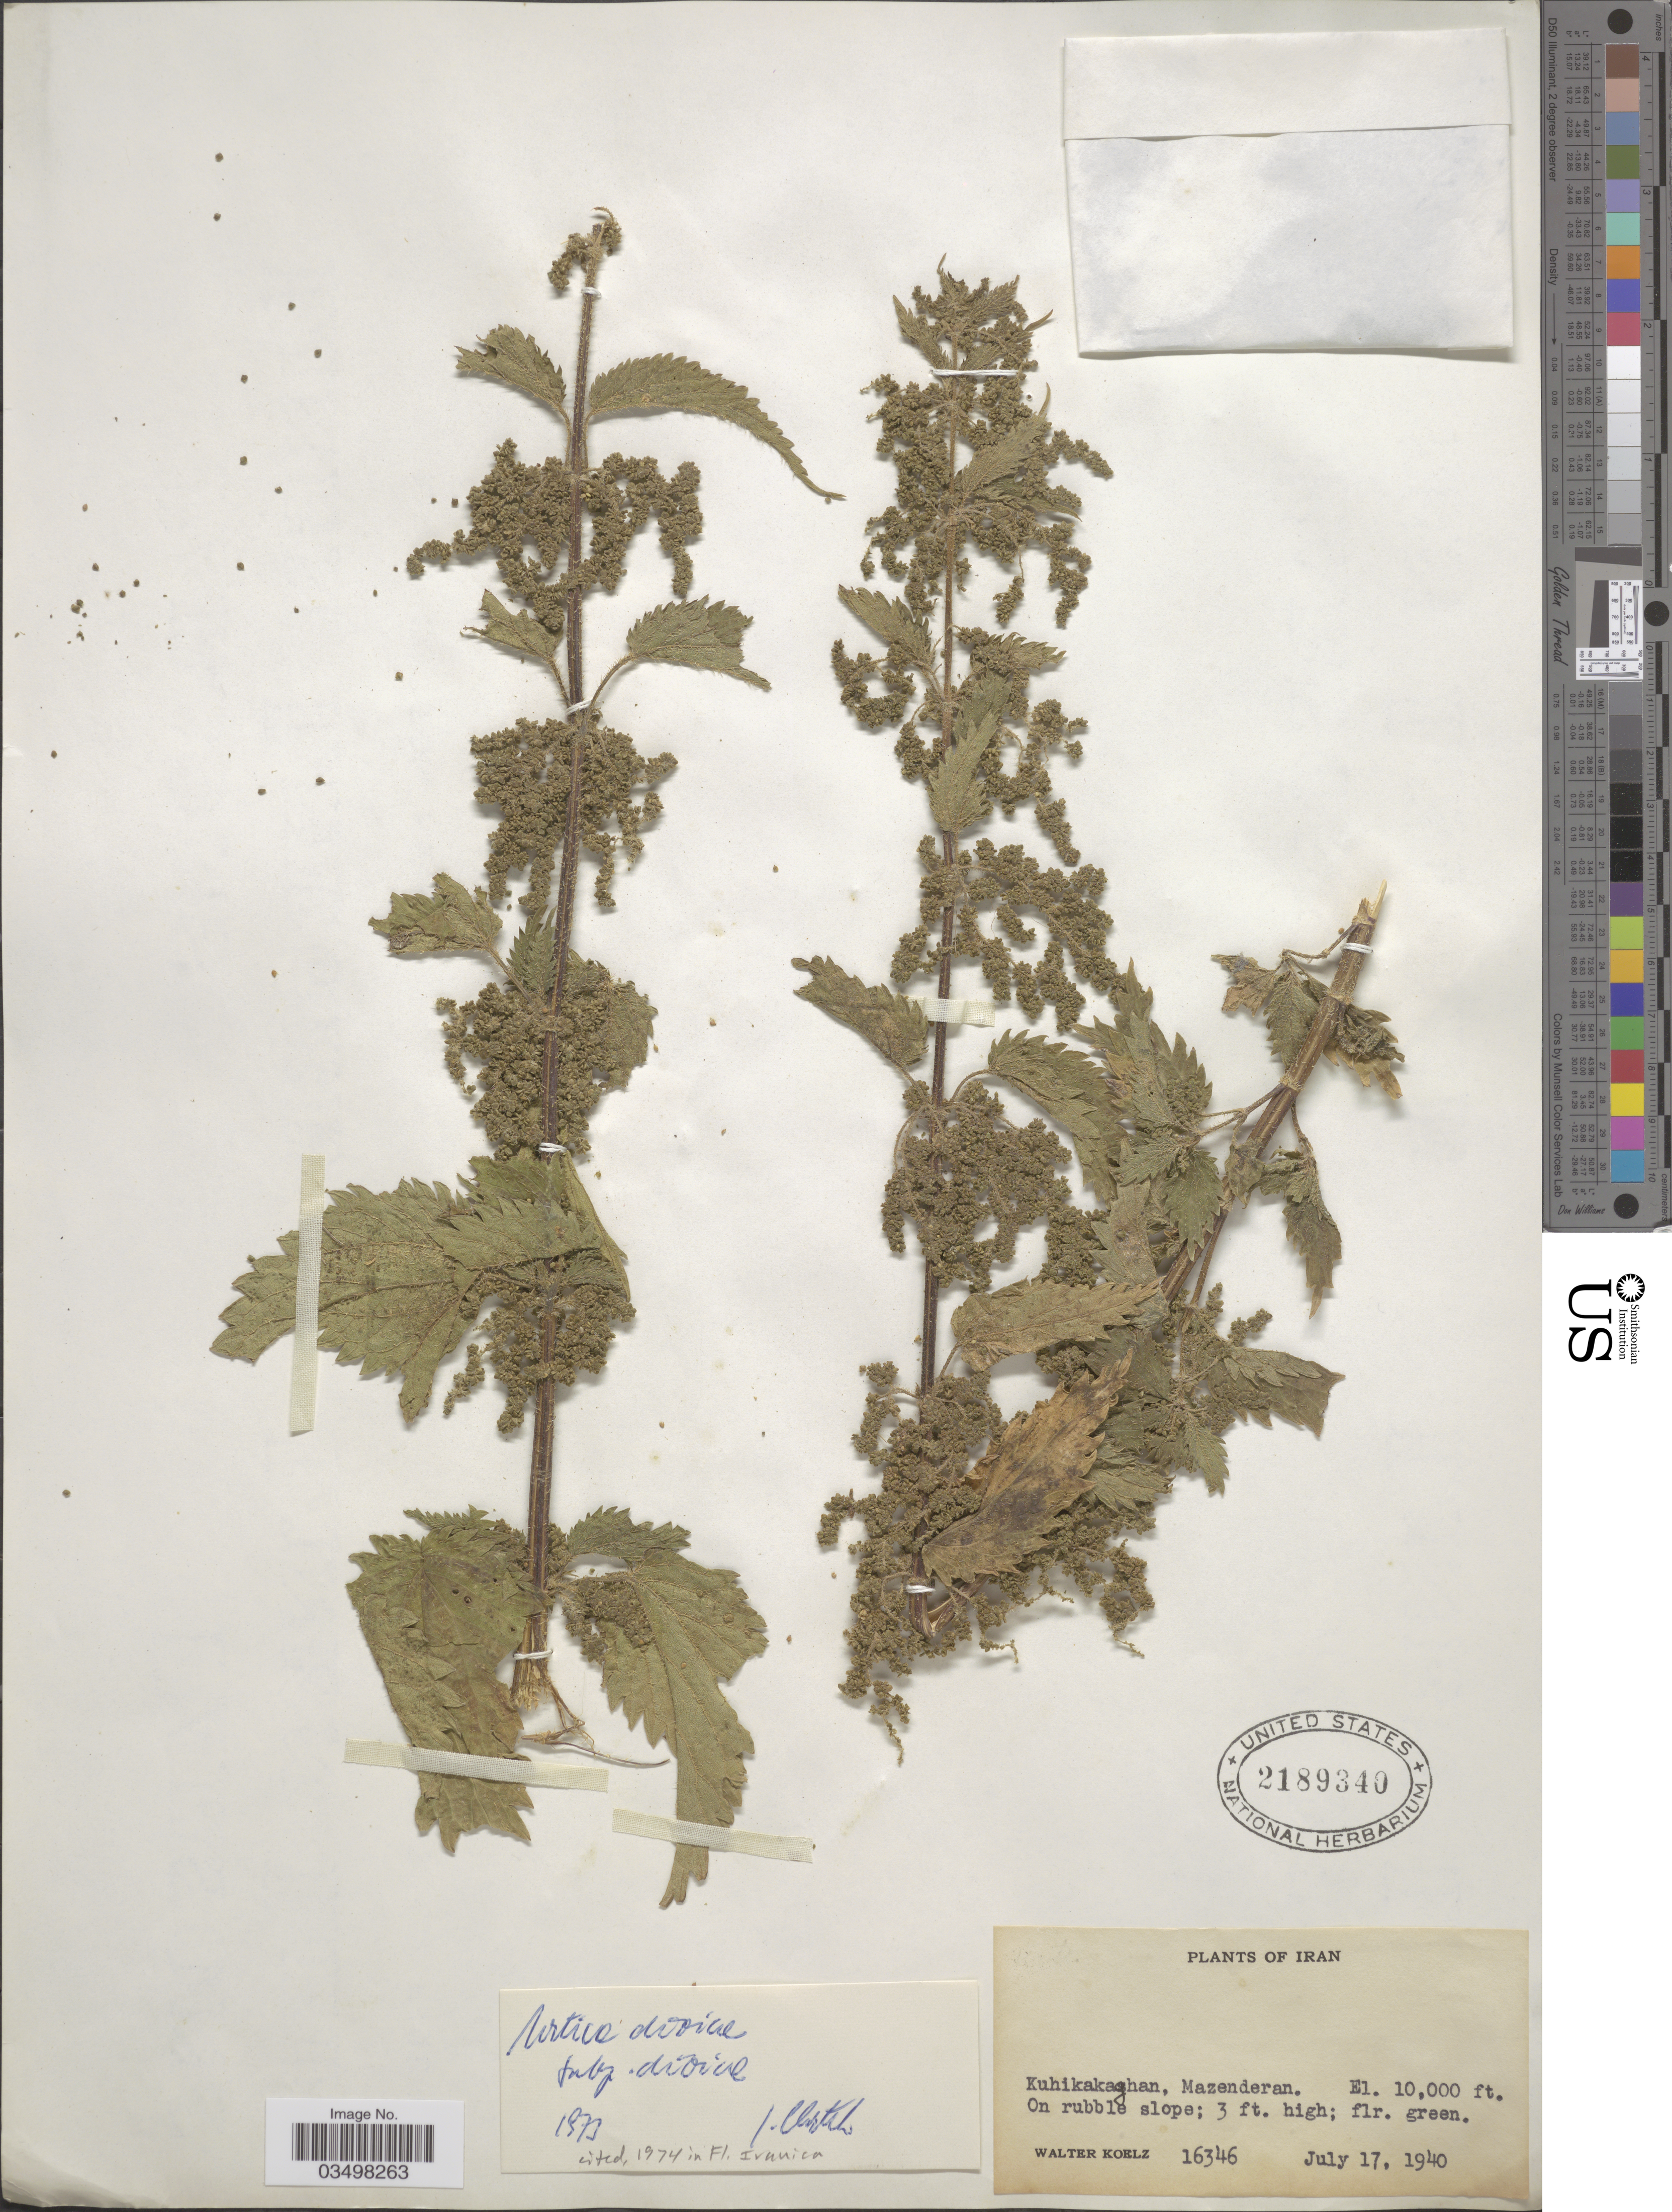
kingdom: Plantae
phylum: Tracheophyta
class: Magnoliopsida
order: Rosales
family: Urticaceae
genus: Urtica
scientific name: Urtica dioica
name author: L.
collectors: W. N. Koelz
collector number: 16346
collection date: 1940-07-17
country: Iran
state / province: Mazandaran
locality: Kuhikakaghan, Mazenderan.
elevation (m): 3048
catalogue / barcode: US 2189340